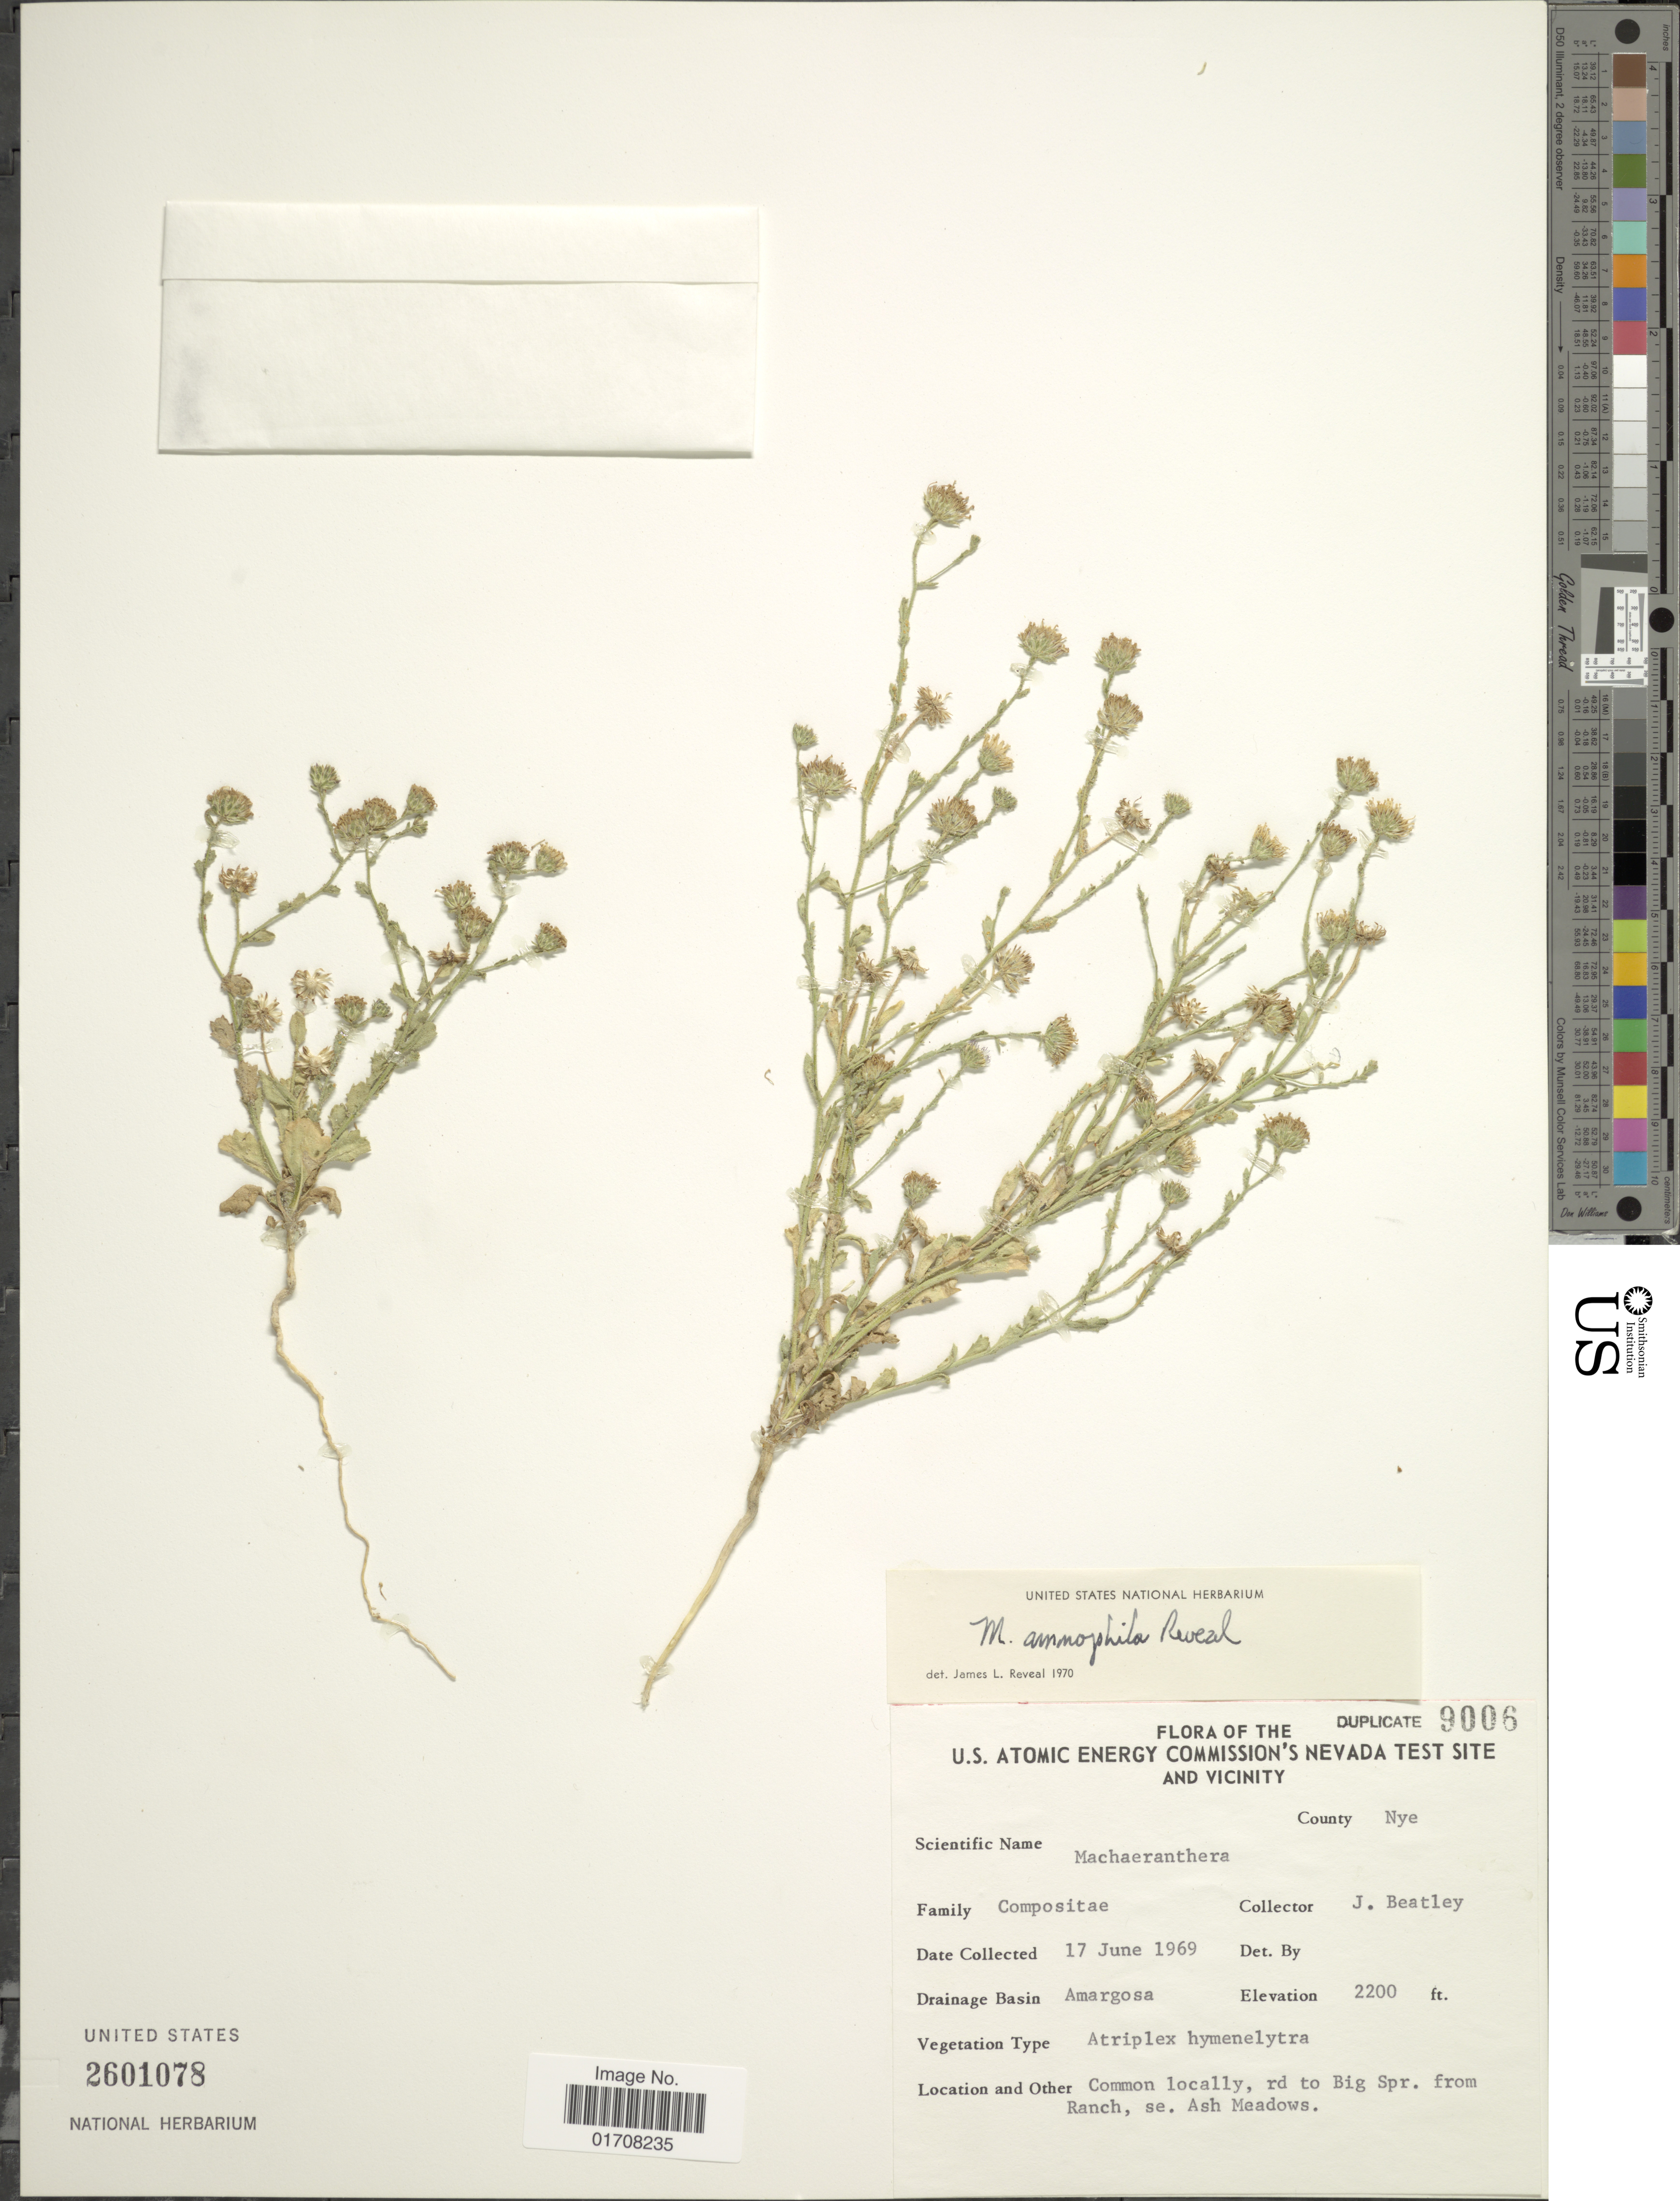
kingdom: Plantae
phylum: Tracheophyta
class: Magnoliopsida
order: Asterales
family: Asteraceae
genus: Machaeranthera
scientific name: Machaeranthera ammophila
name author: Reveal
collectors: J. C. Beatley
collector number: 9006?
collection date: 1969-06-17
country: United States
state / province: Nevada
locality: U. S. Atomic Energy Commission's Nevada Test Sie and Vicinity, County Nye, Drainage Basin Amargosa, rd to Big Spr. from Ranch, se. Ash Meadows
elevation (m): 671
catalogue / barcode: US 2601078